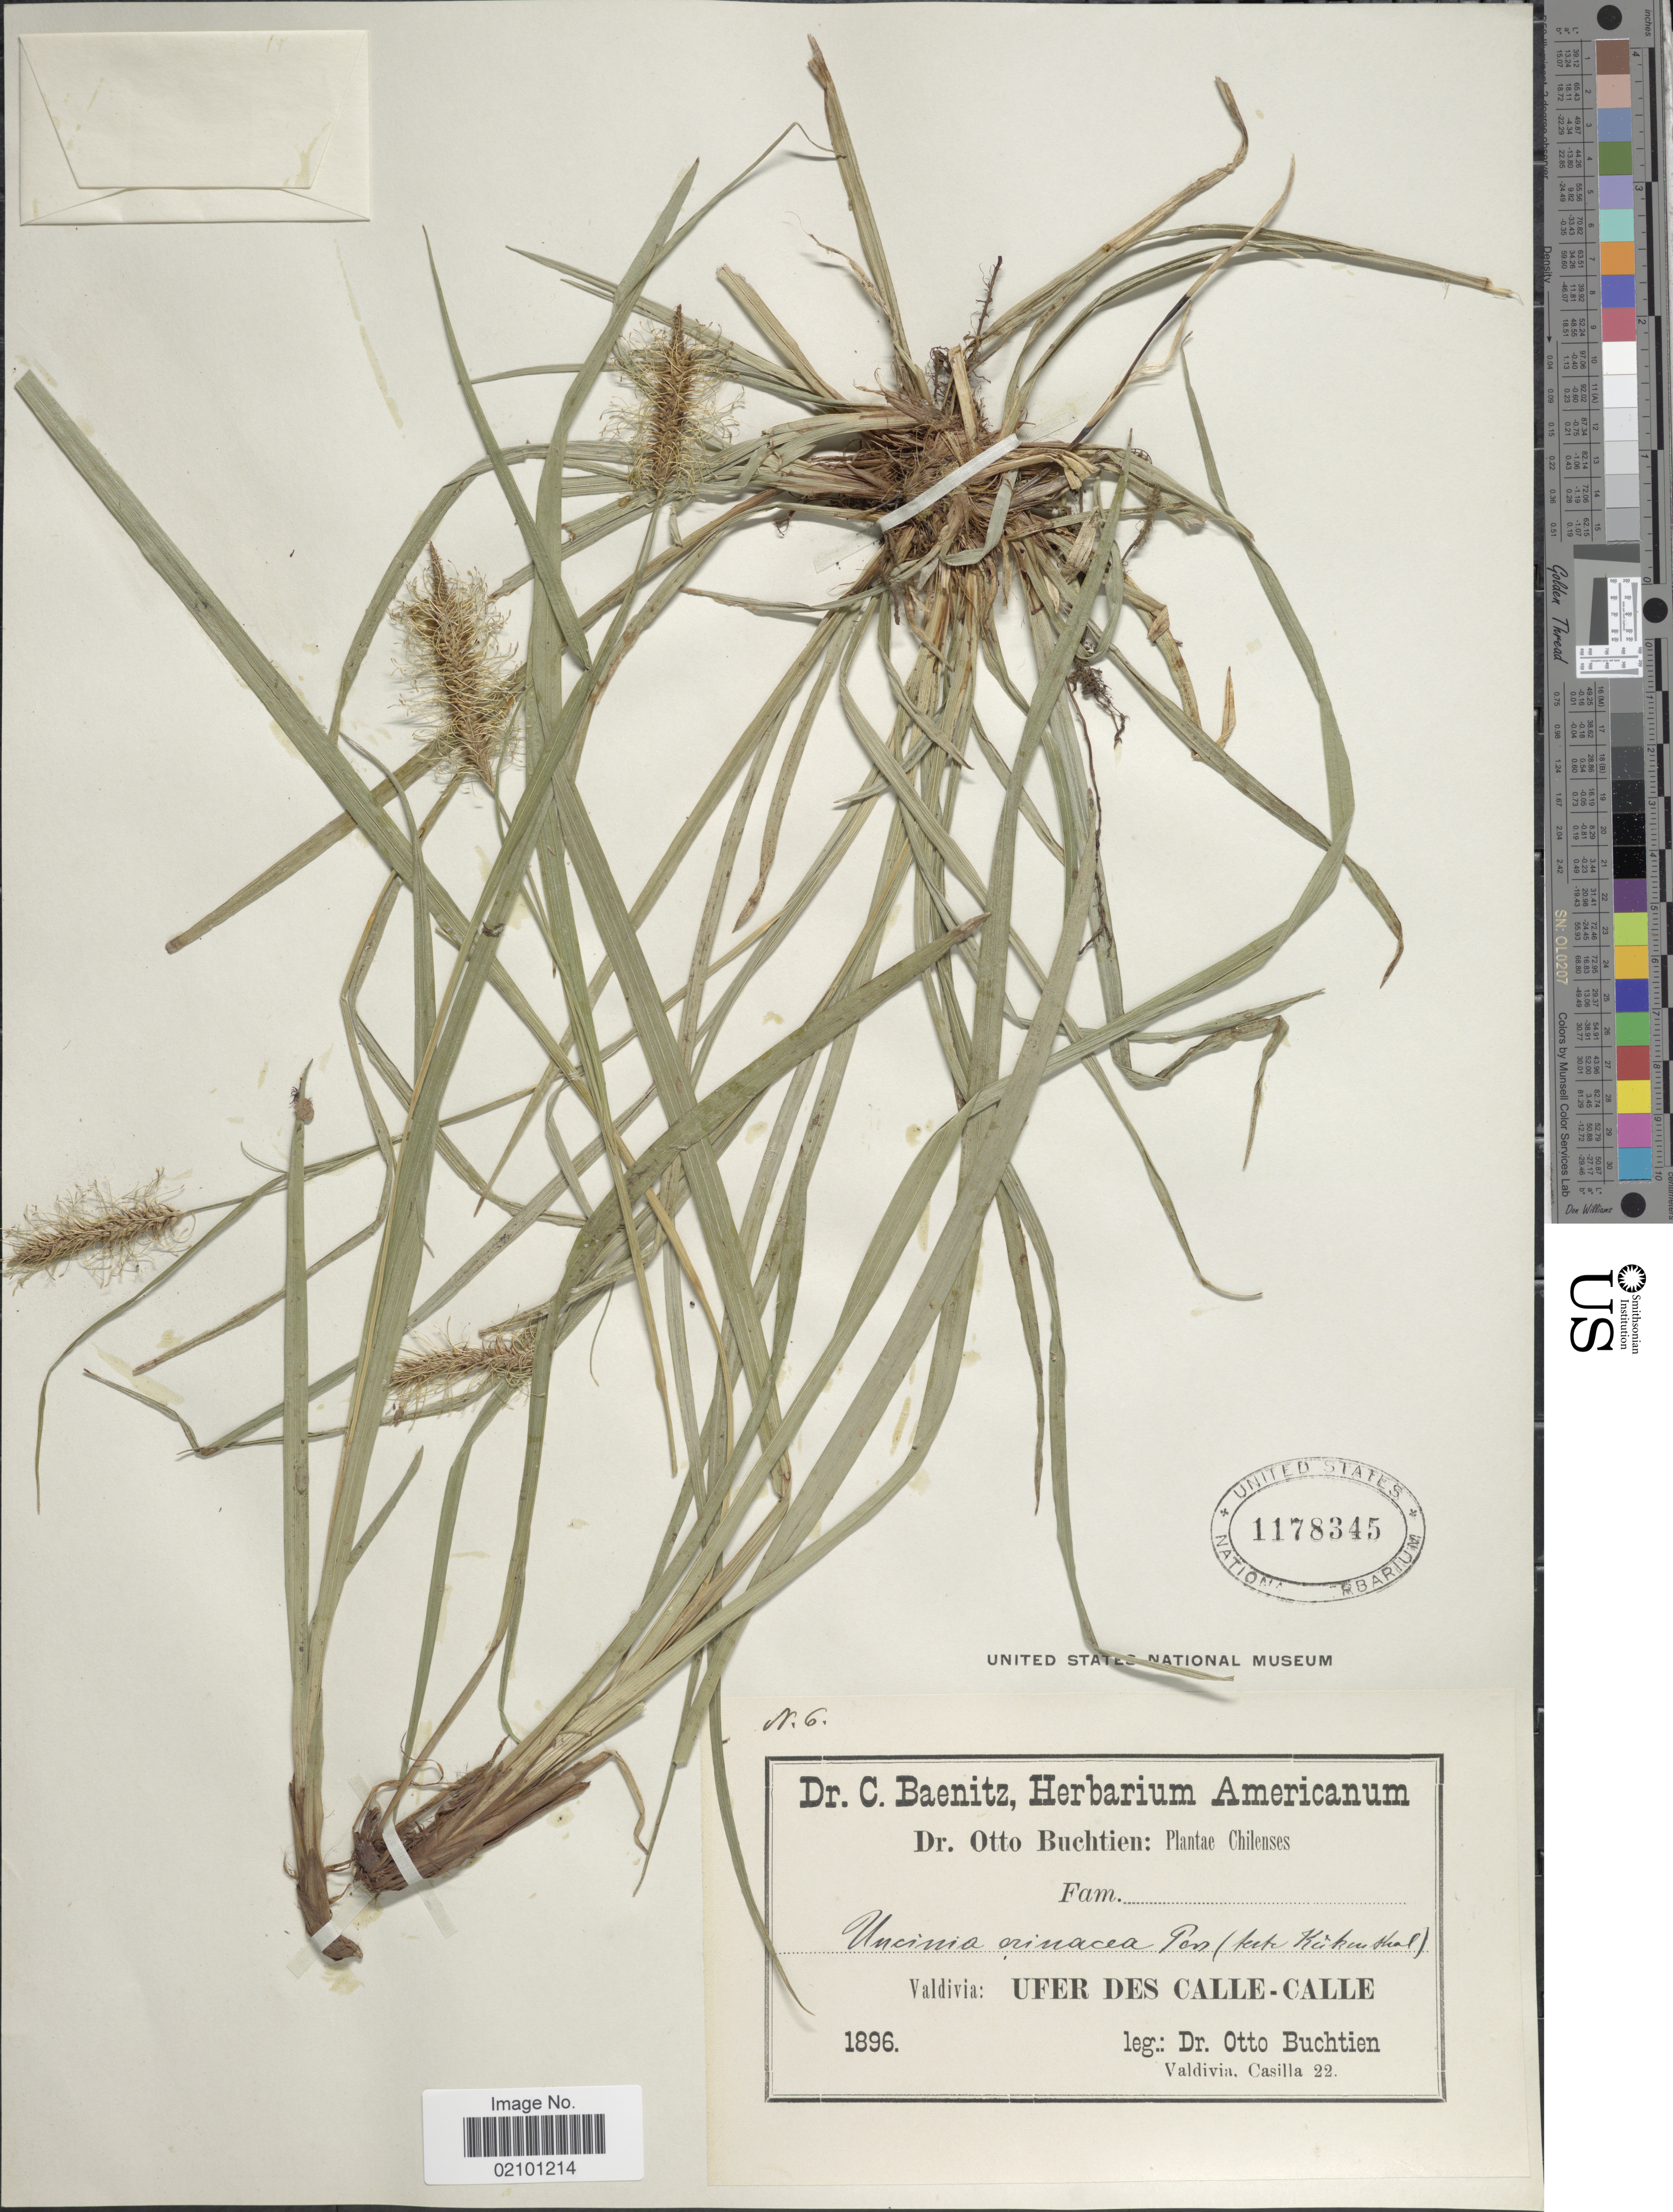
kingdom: Plantae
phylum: Tracheophyta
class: Liliopsida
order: Poales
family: Cyperaceae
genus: Carex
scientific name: Carex erinacea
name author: Cav.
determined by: Strong, Mark T., (BOT), Smithsonian Institution - National Museum of Natural History (UNITED STATES)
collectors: O. Buchtien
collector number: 6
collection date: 1896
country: Chile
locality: Valdivia: Ufer des Calle-Calle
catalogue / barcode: US 1178345